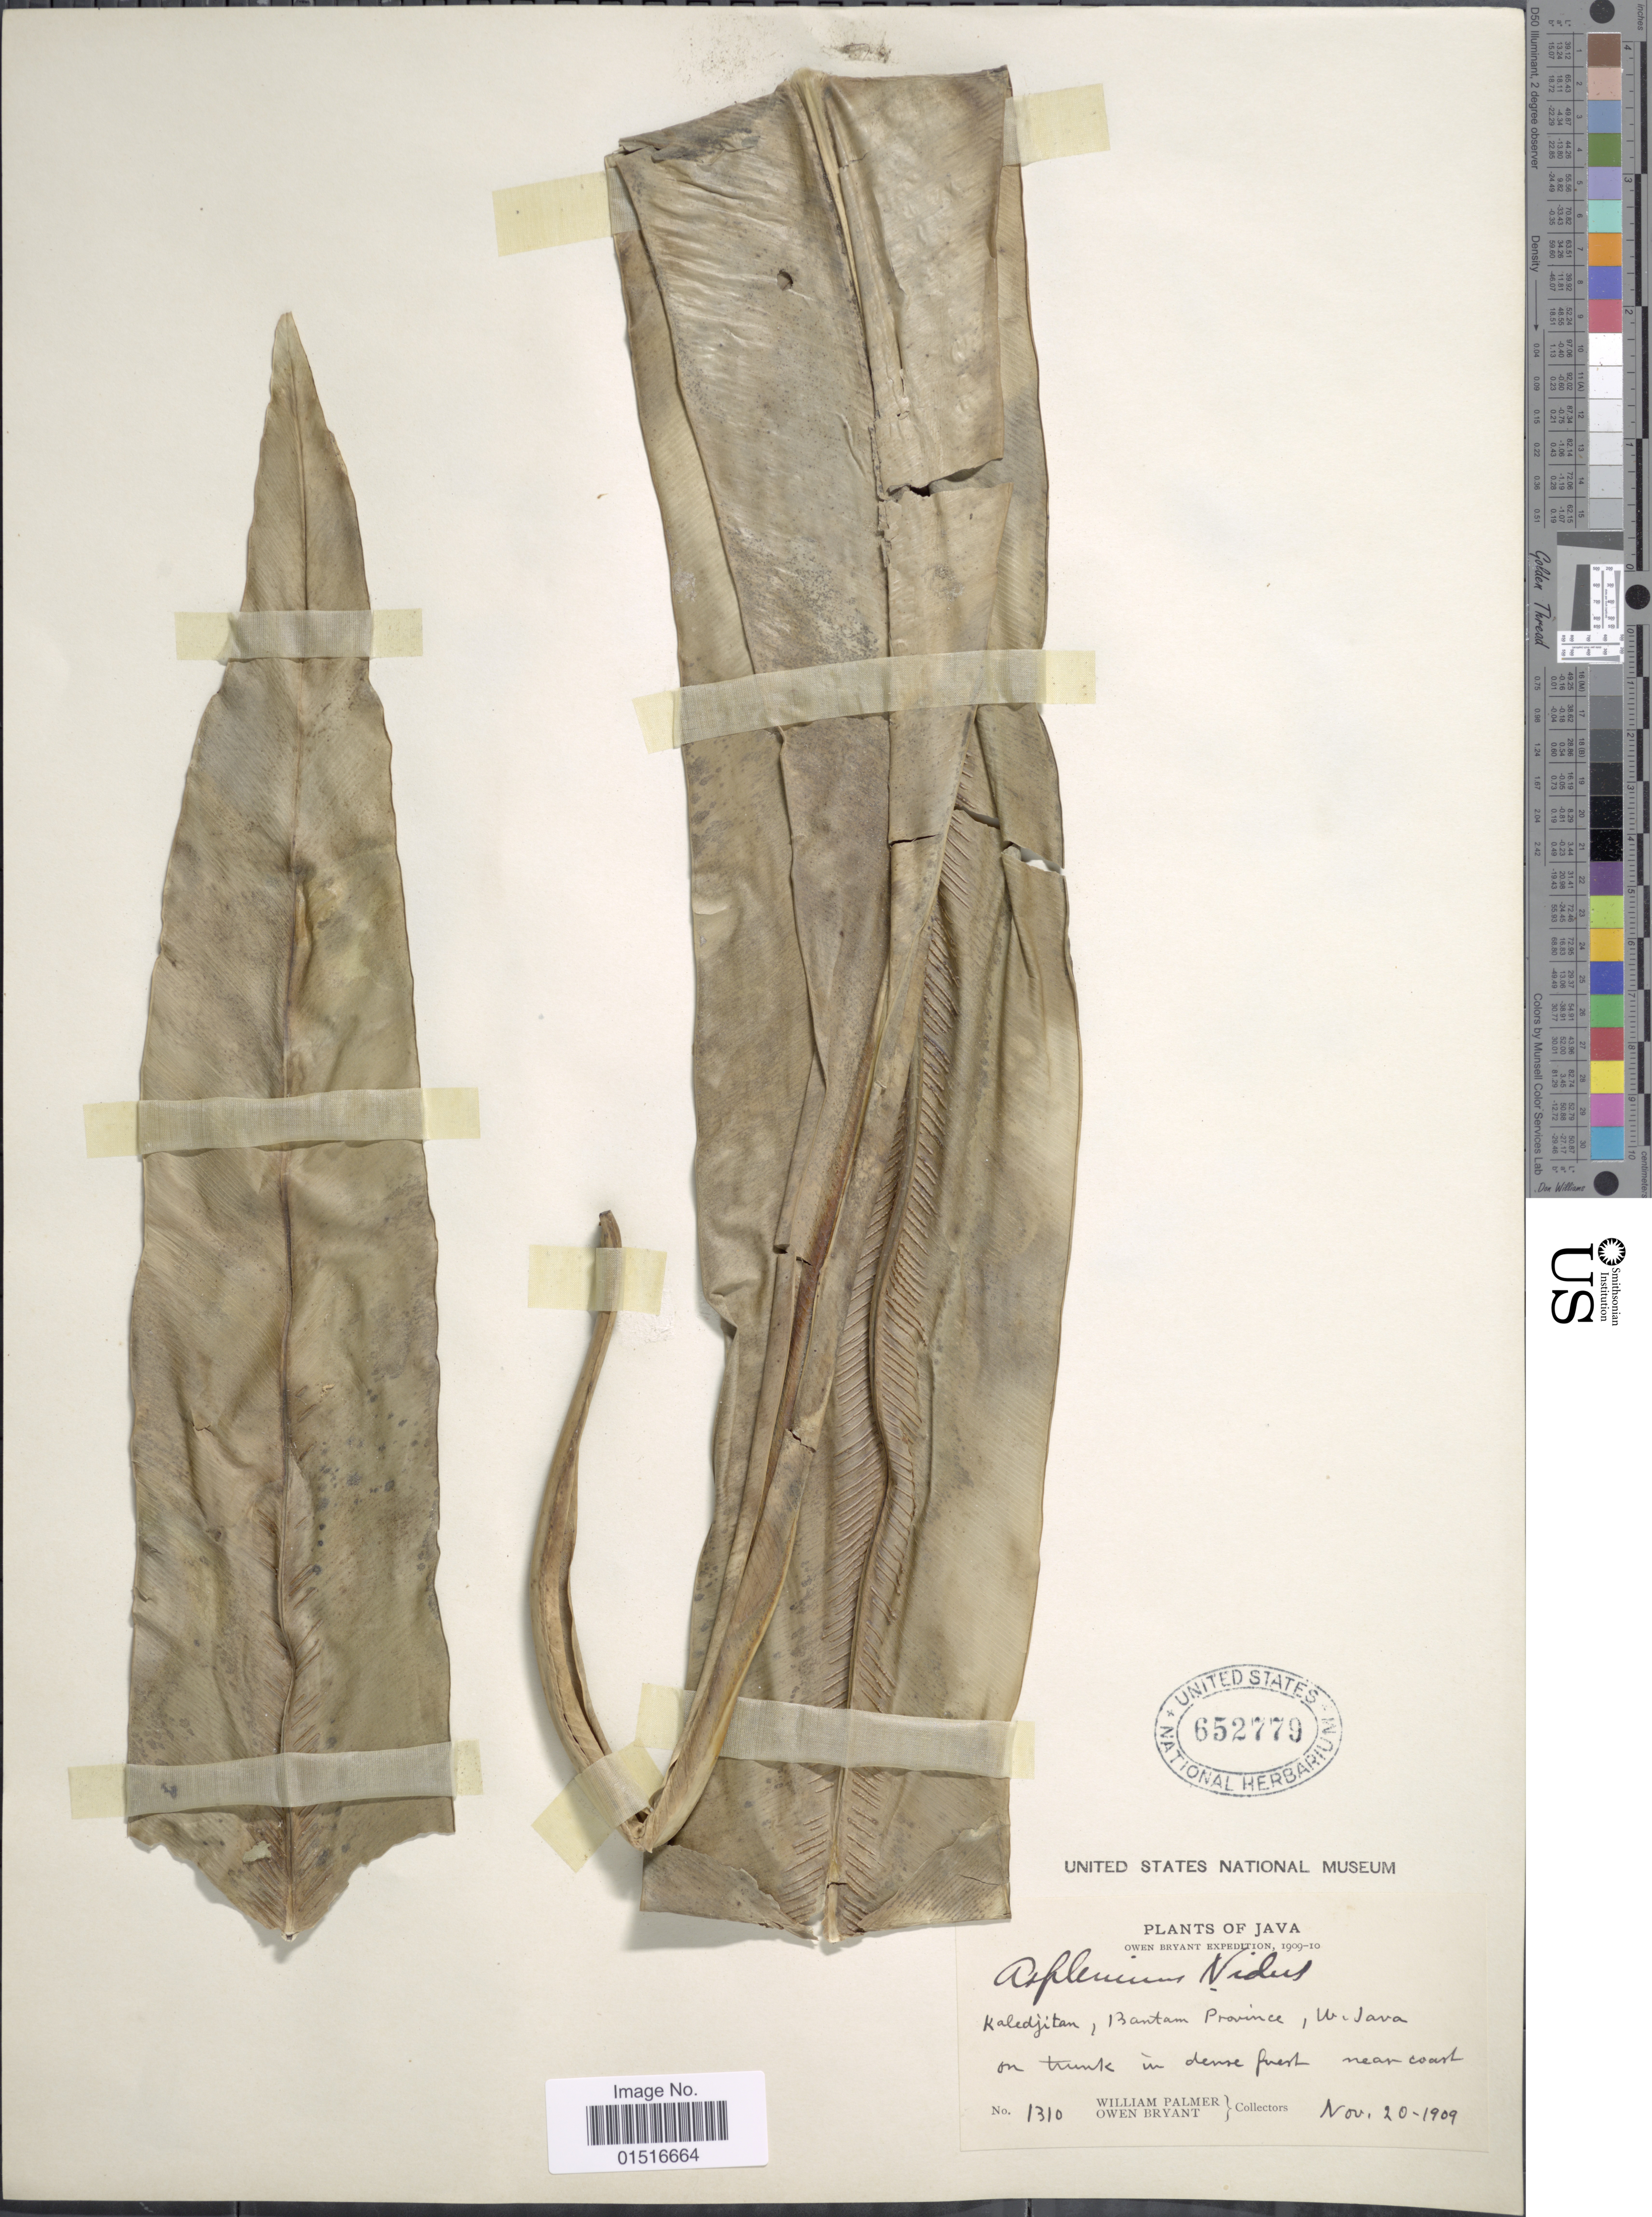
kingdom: Plantae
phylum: Tracheophyta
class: Polypodiopsida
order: Polypodiales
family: Aspleniaceae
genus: Asplenium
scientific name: Asplenium nidus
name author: L.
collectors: W. Palmer & O. Bryant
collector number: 1310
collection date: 1909-11-20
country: Indonesia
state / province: Java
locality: Kaledjitan, Bantam Province, W. Java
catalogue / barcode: US 652779